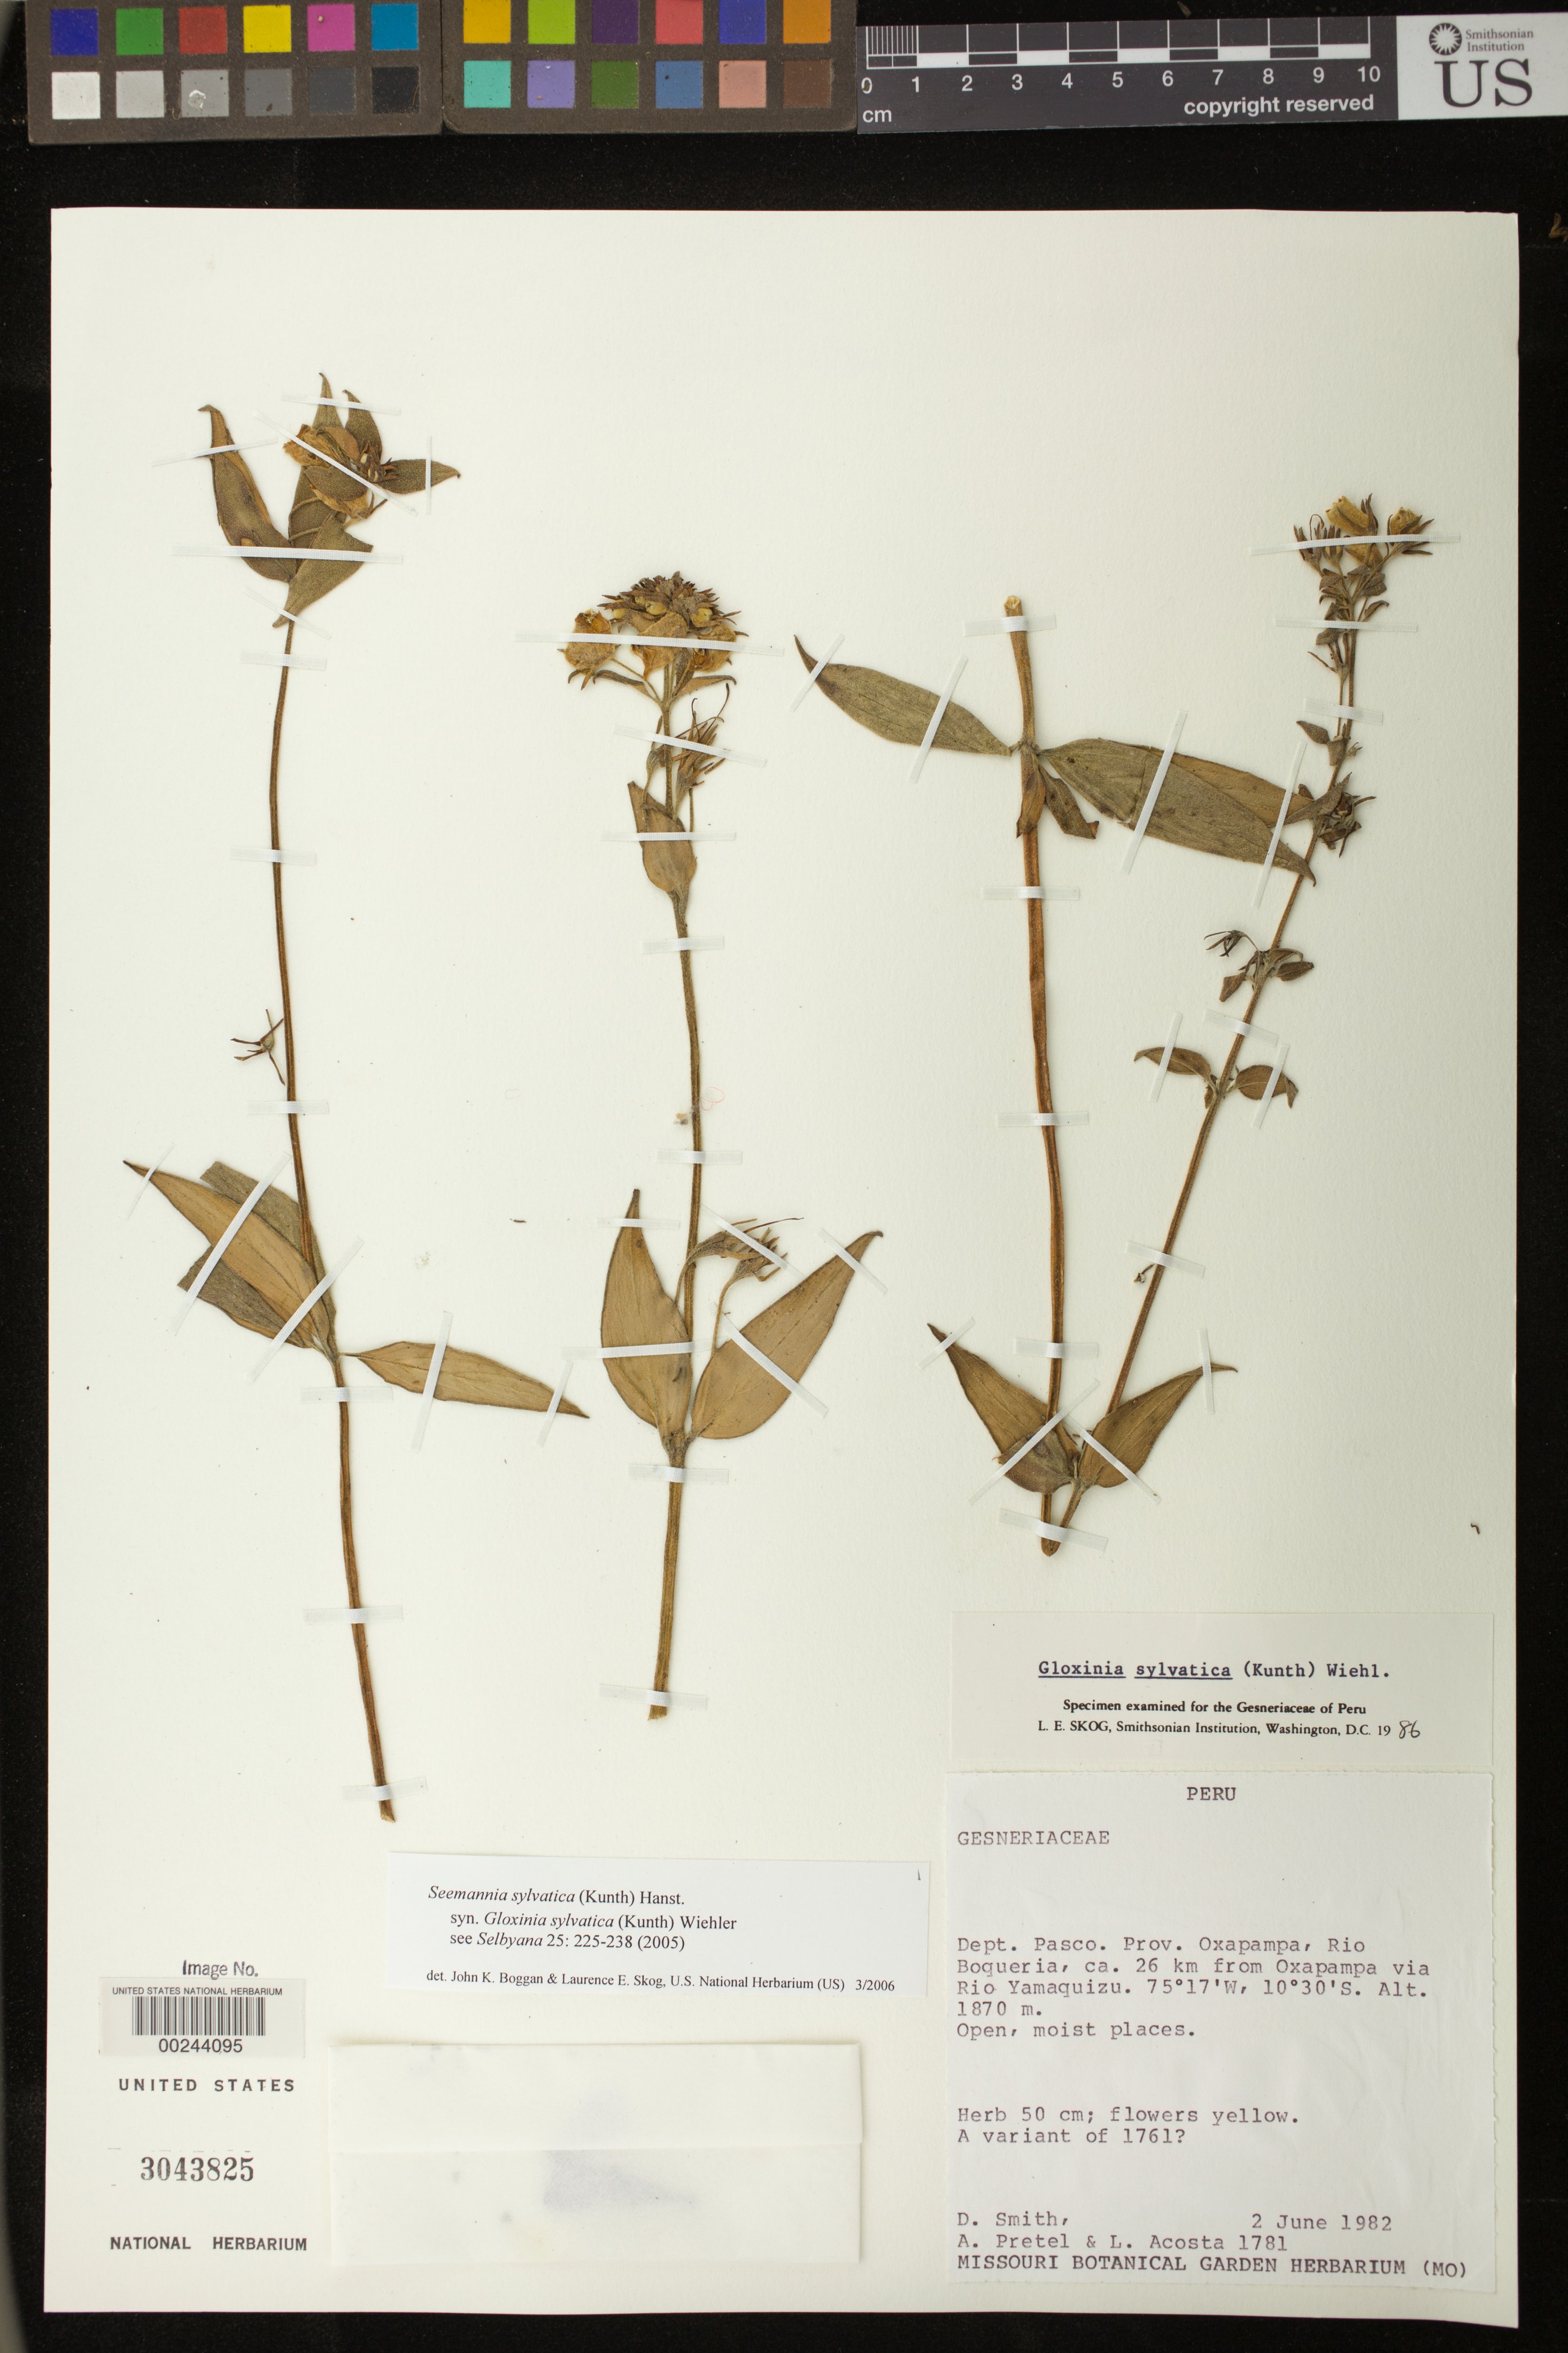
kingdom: Plantae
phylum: Tracheophyta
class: Magnoliopsida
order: Lamiales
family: Gesneriaceae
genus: Seemannia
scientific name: Seemannia sylvatica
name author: (Kunth) Hanst.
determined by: Boggan, J. K.; Skog, L. E.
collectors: D. Smith, L. Acosta & A. Pretel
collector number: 1781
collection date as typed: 02 Jun 1982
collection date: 1982-06-02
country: Peru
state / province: Pasco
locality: Prov. Oxapampa; Rio Boqueria, ca 26 km from Oxapampa via Rio Yamaquizu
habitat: Open, moist places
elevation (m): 1870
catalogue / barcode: US 3043825